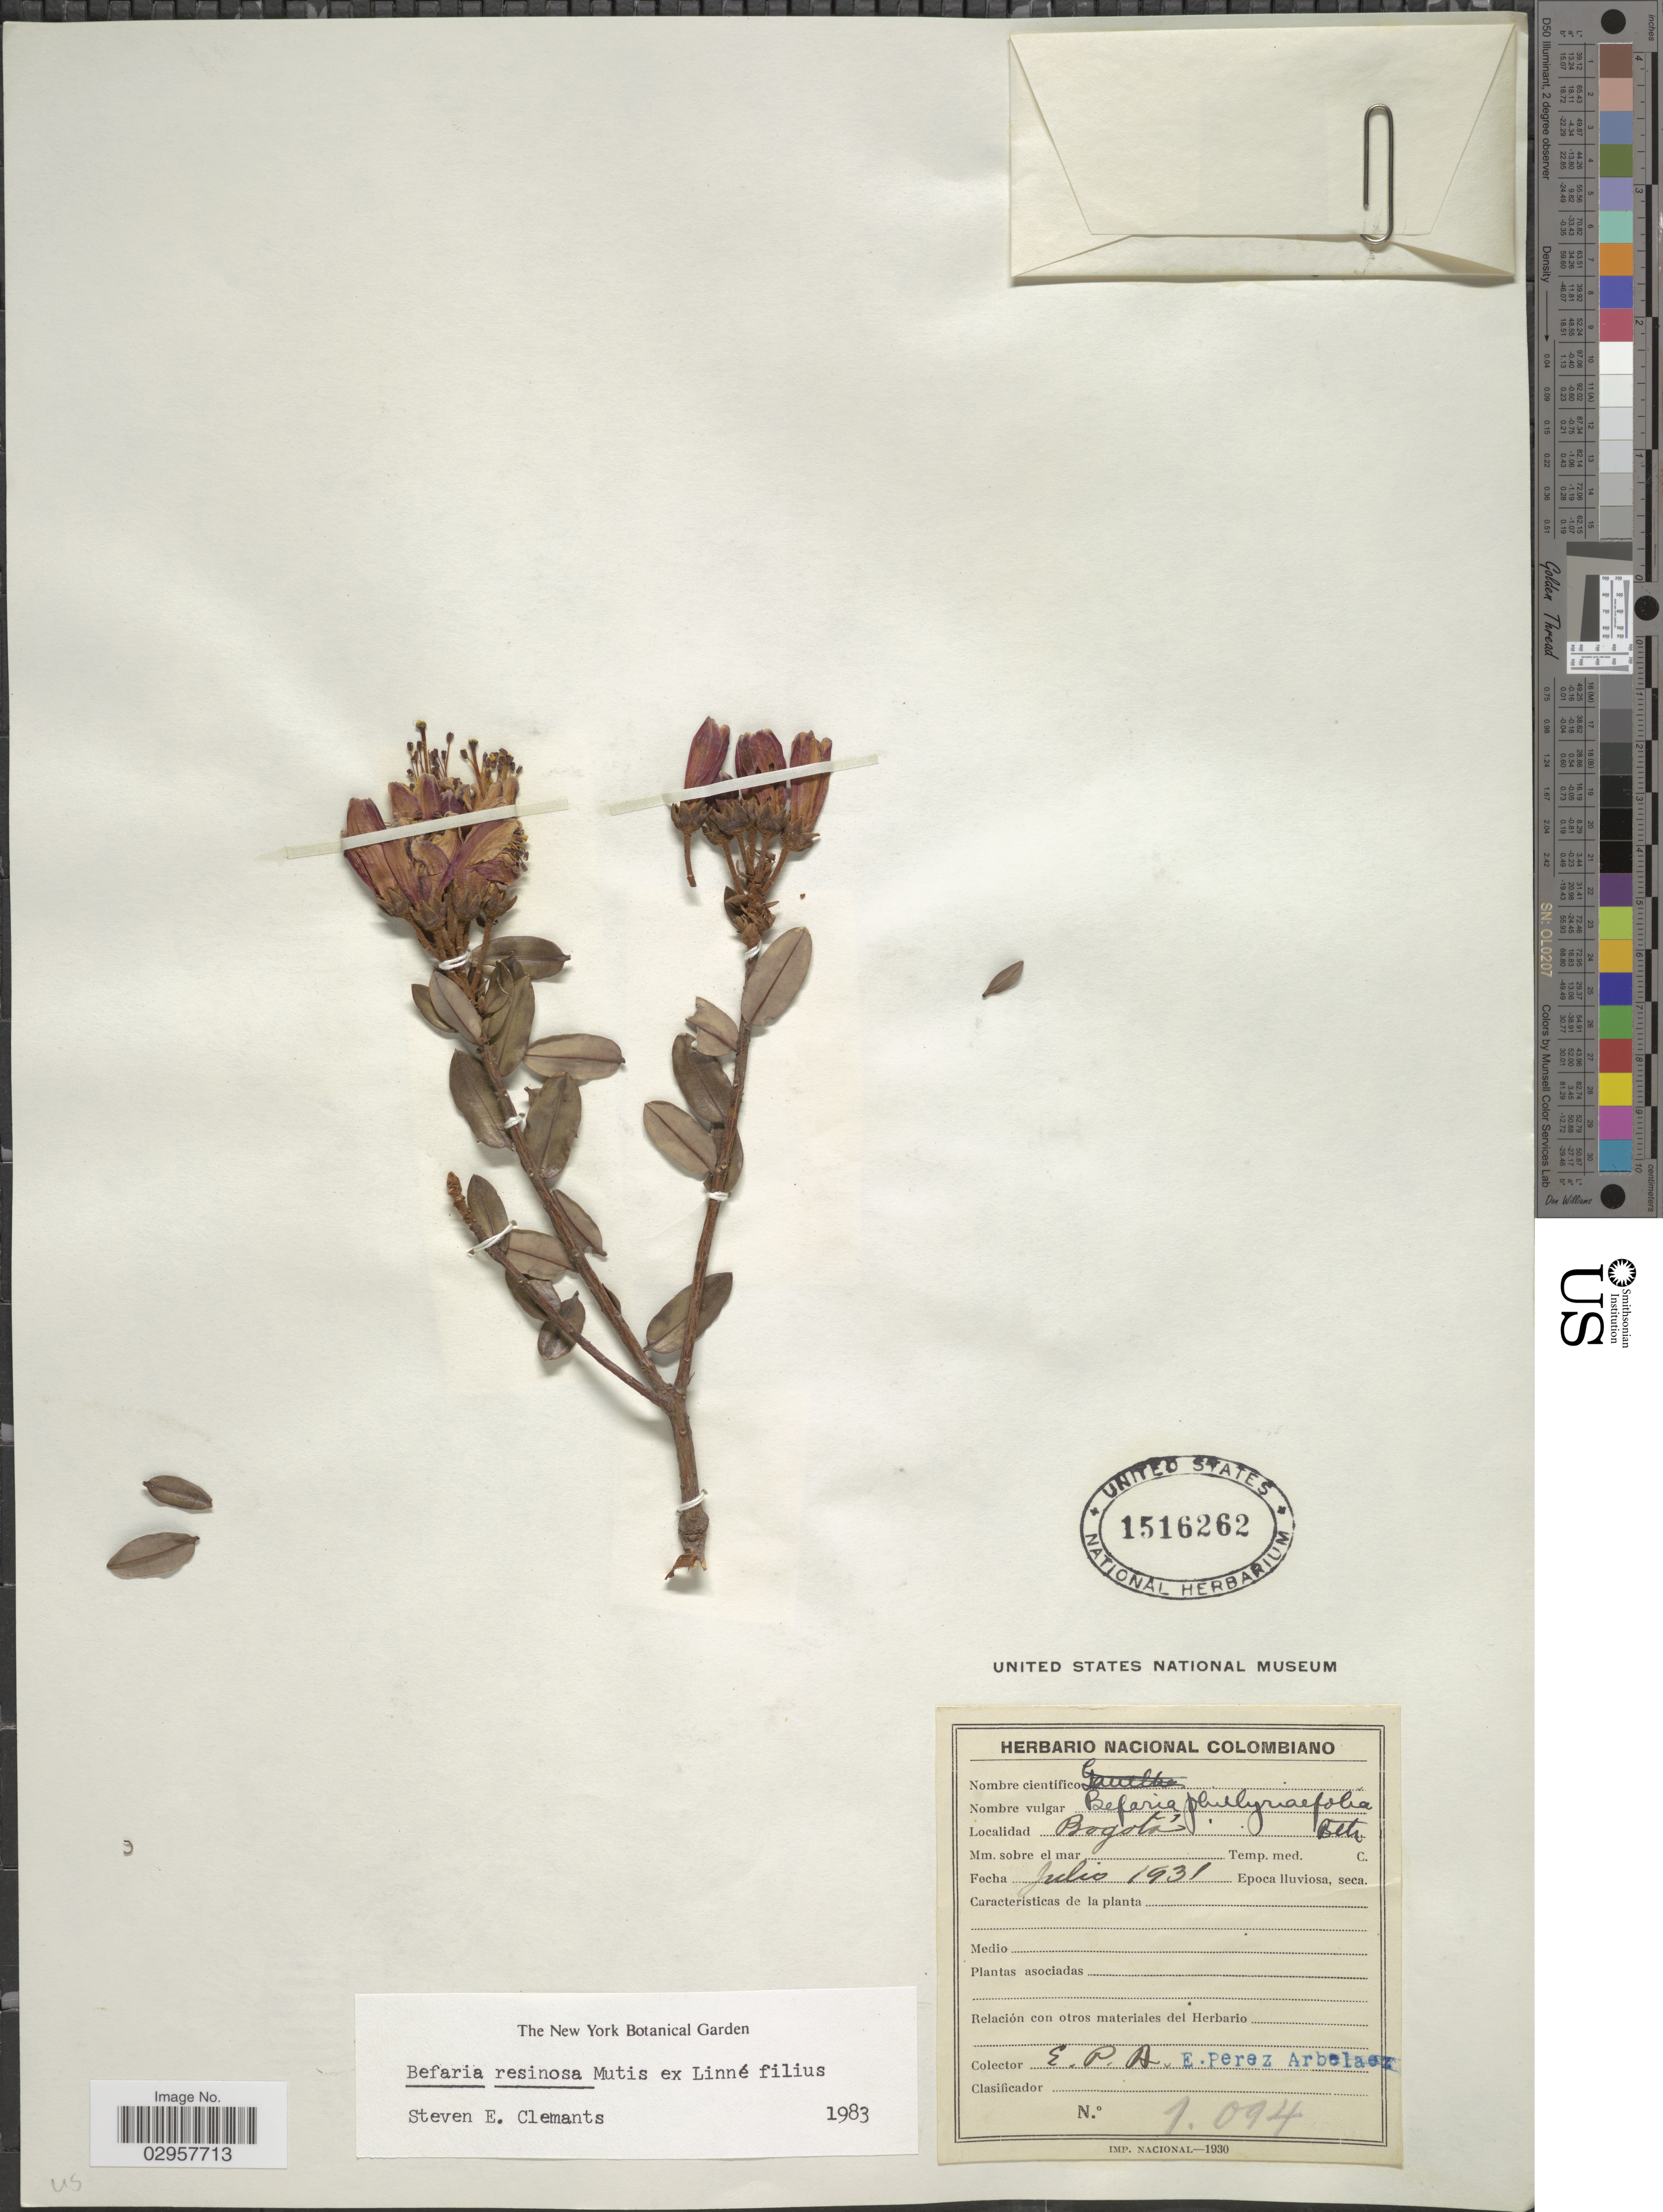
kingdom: Plantae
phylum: Tracheophyta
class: Magnoliopsida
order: Ericales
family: Ericaceae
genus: Befaria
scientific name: Befaria resinosa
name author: Mutis ex L. f.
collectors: E. Pérez Arbeláez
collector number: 1094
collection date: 1931-07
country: Colombia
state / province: Bogota D.C.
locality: Bogotá.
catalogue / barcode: US 1516262